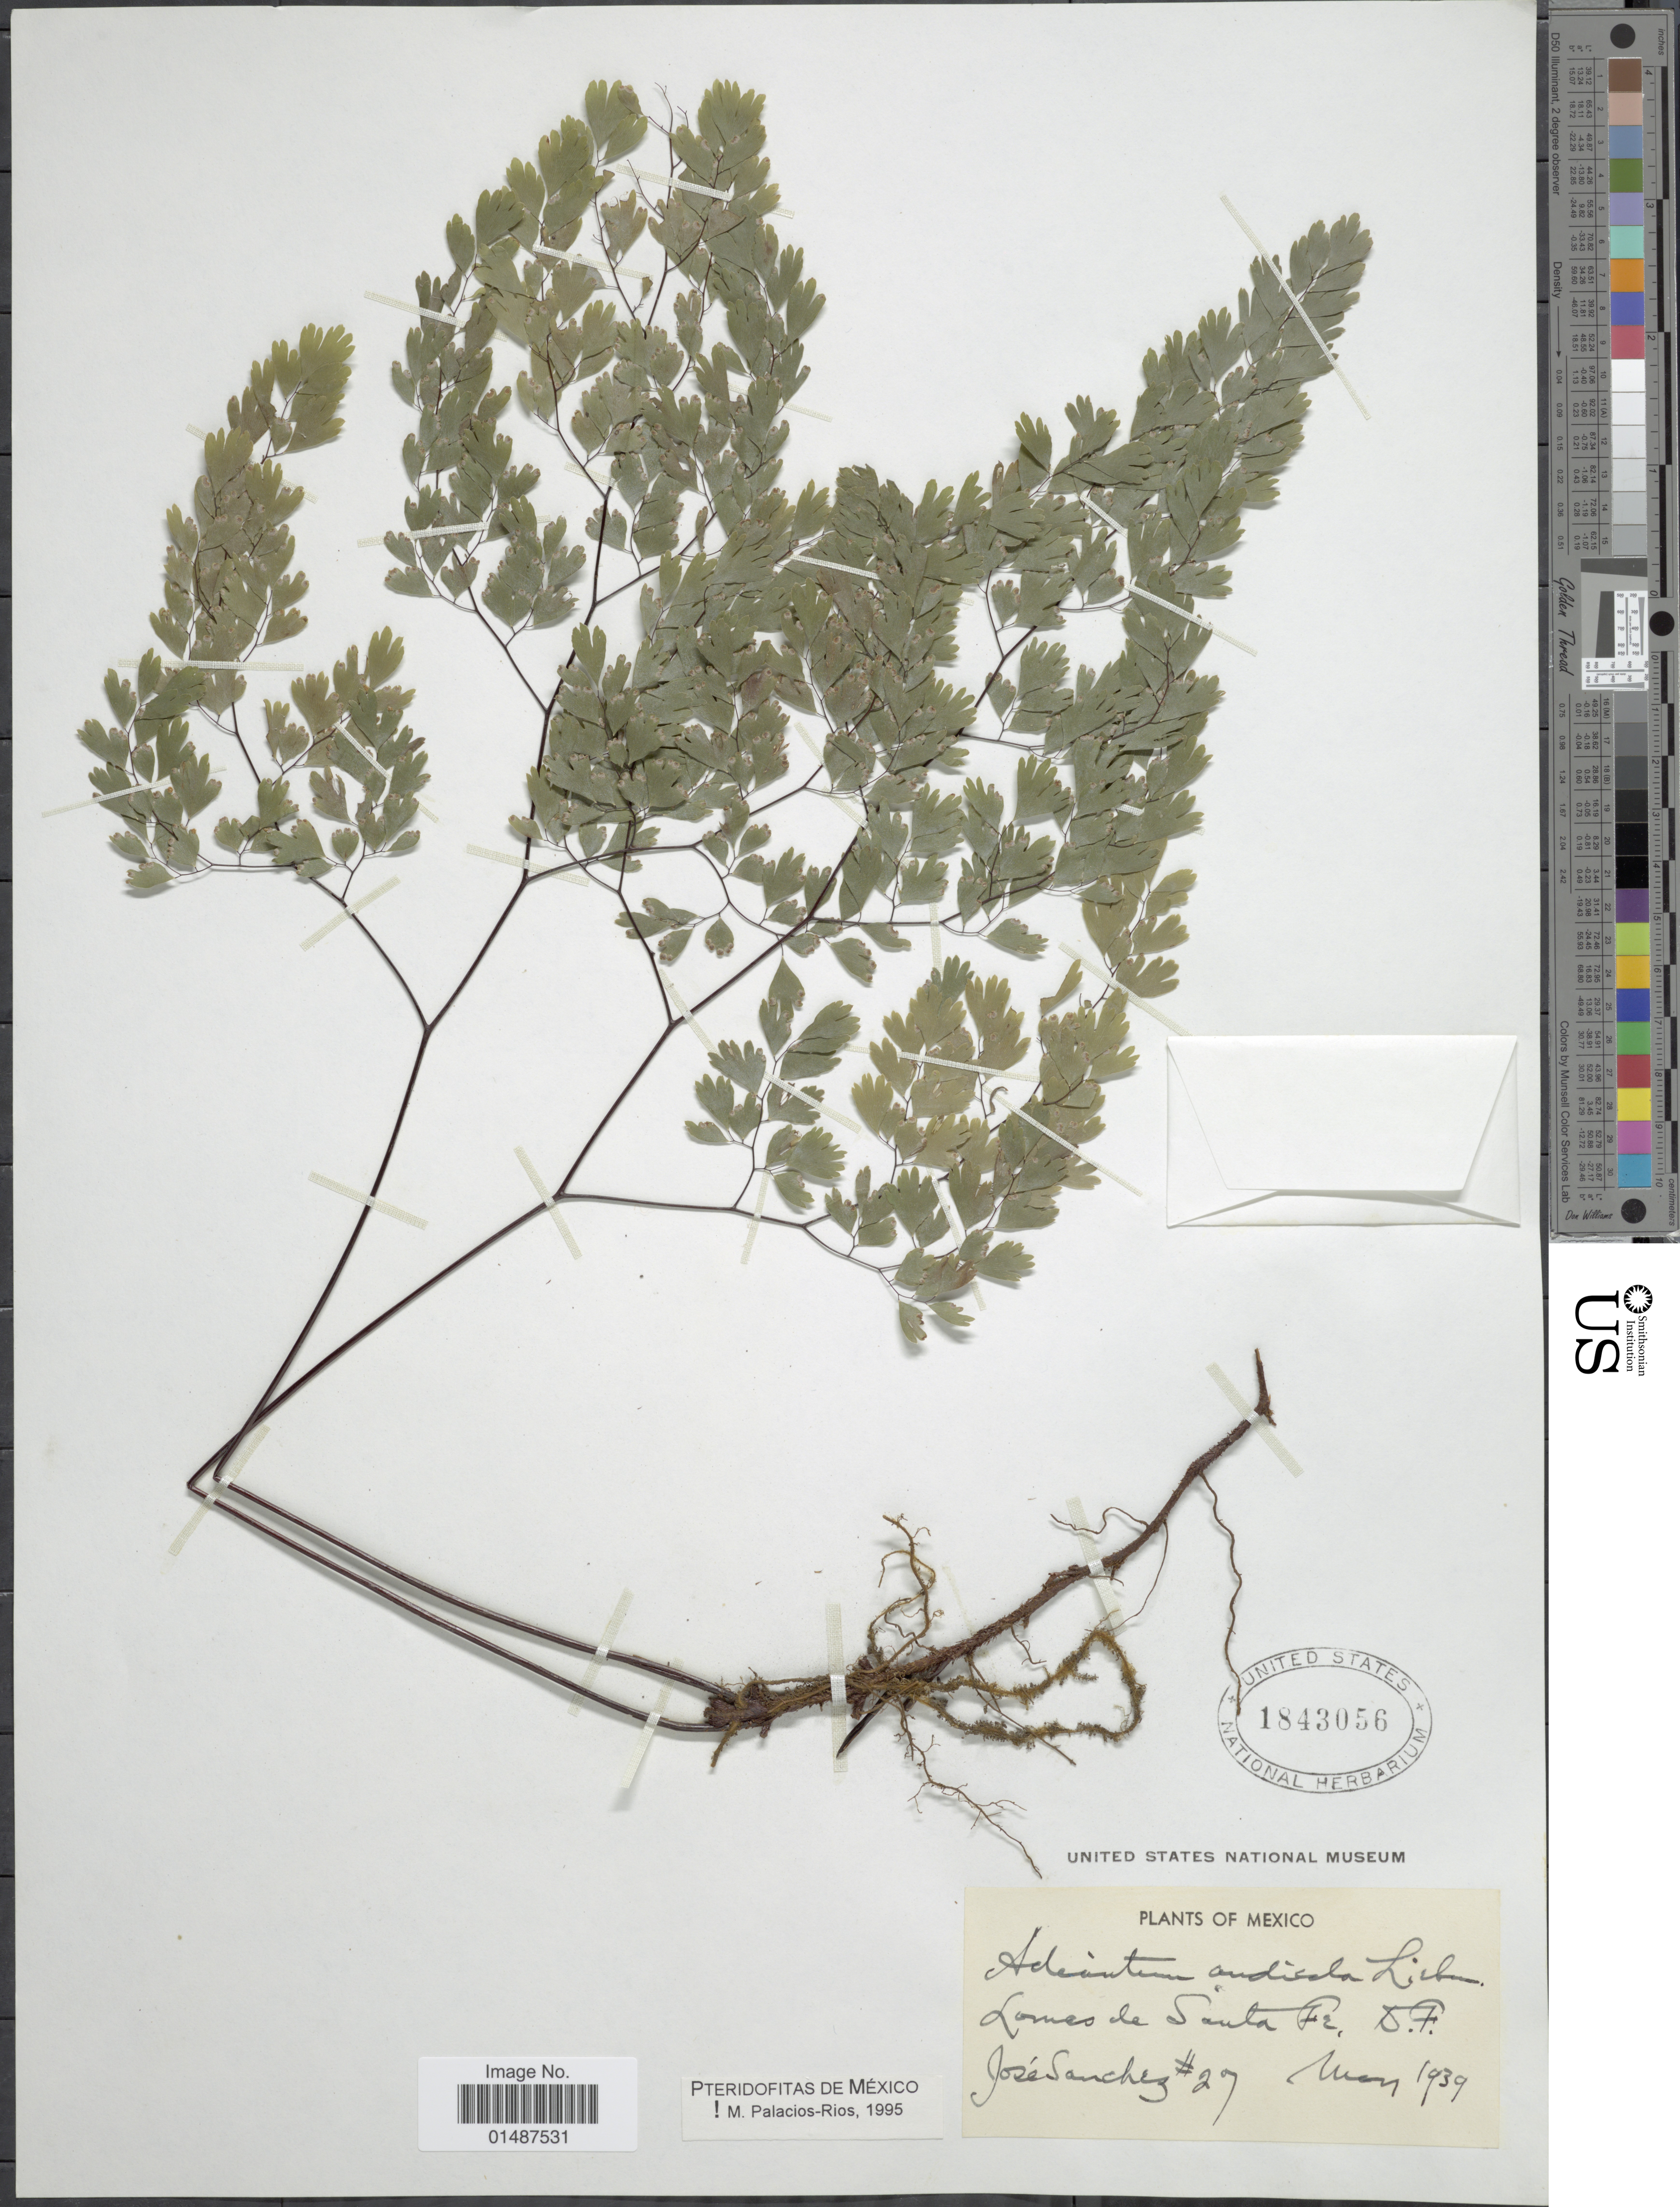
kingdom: Plantae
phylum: Tracheophyta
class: Polypodiopsida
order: Polypodiales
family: Pteridaceae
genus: Adiantum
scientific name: Adiantum andicola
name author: Liebm.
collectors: J. Sánchez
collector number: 27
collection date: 1939-05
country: Mexico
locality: Lomas de Santa Fe, D.F.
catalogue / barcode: US 1843056